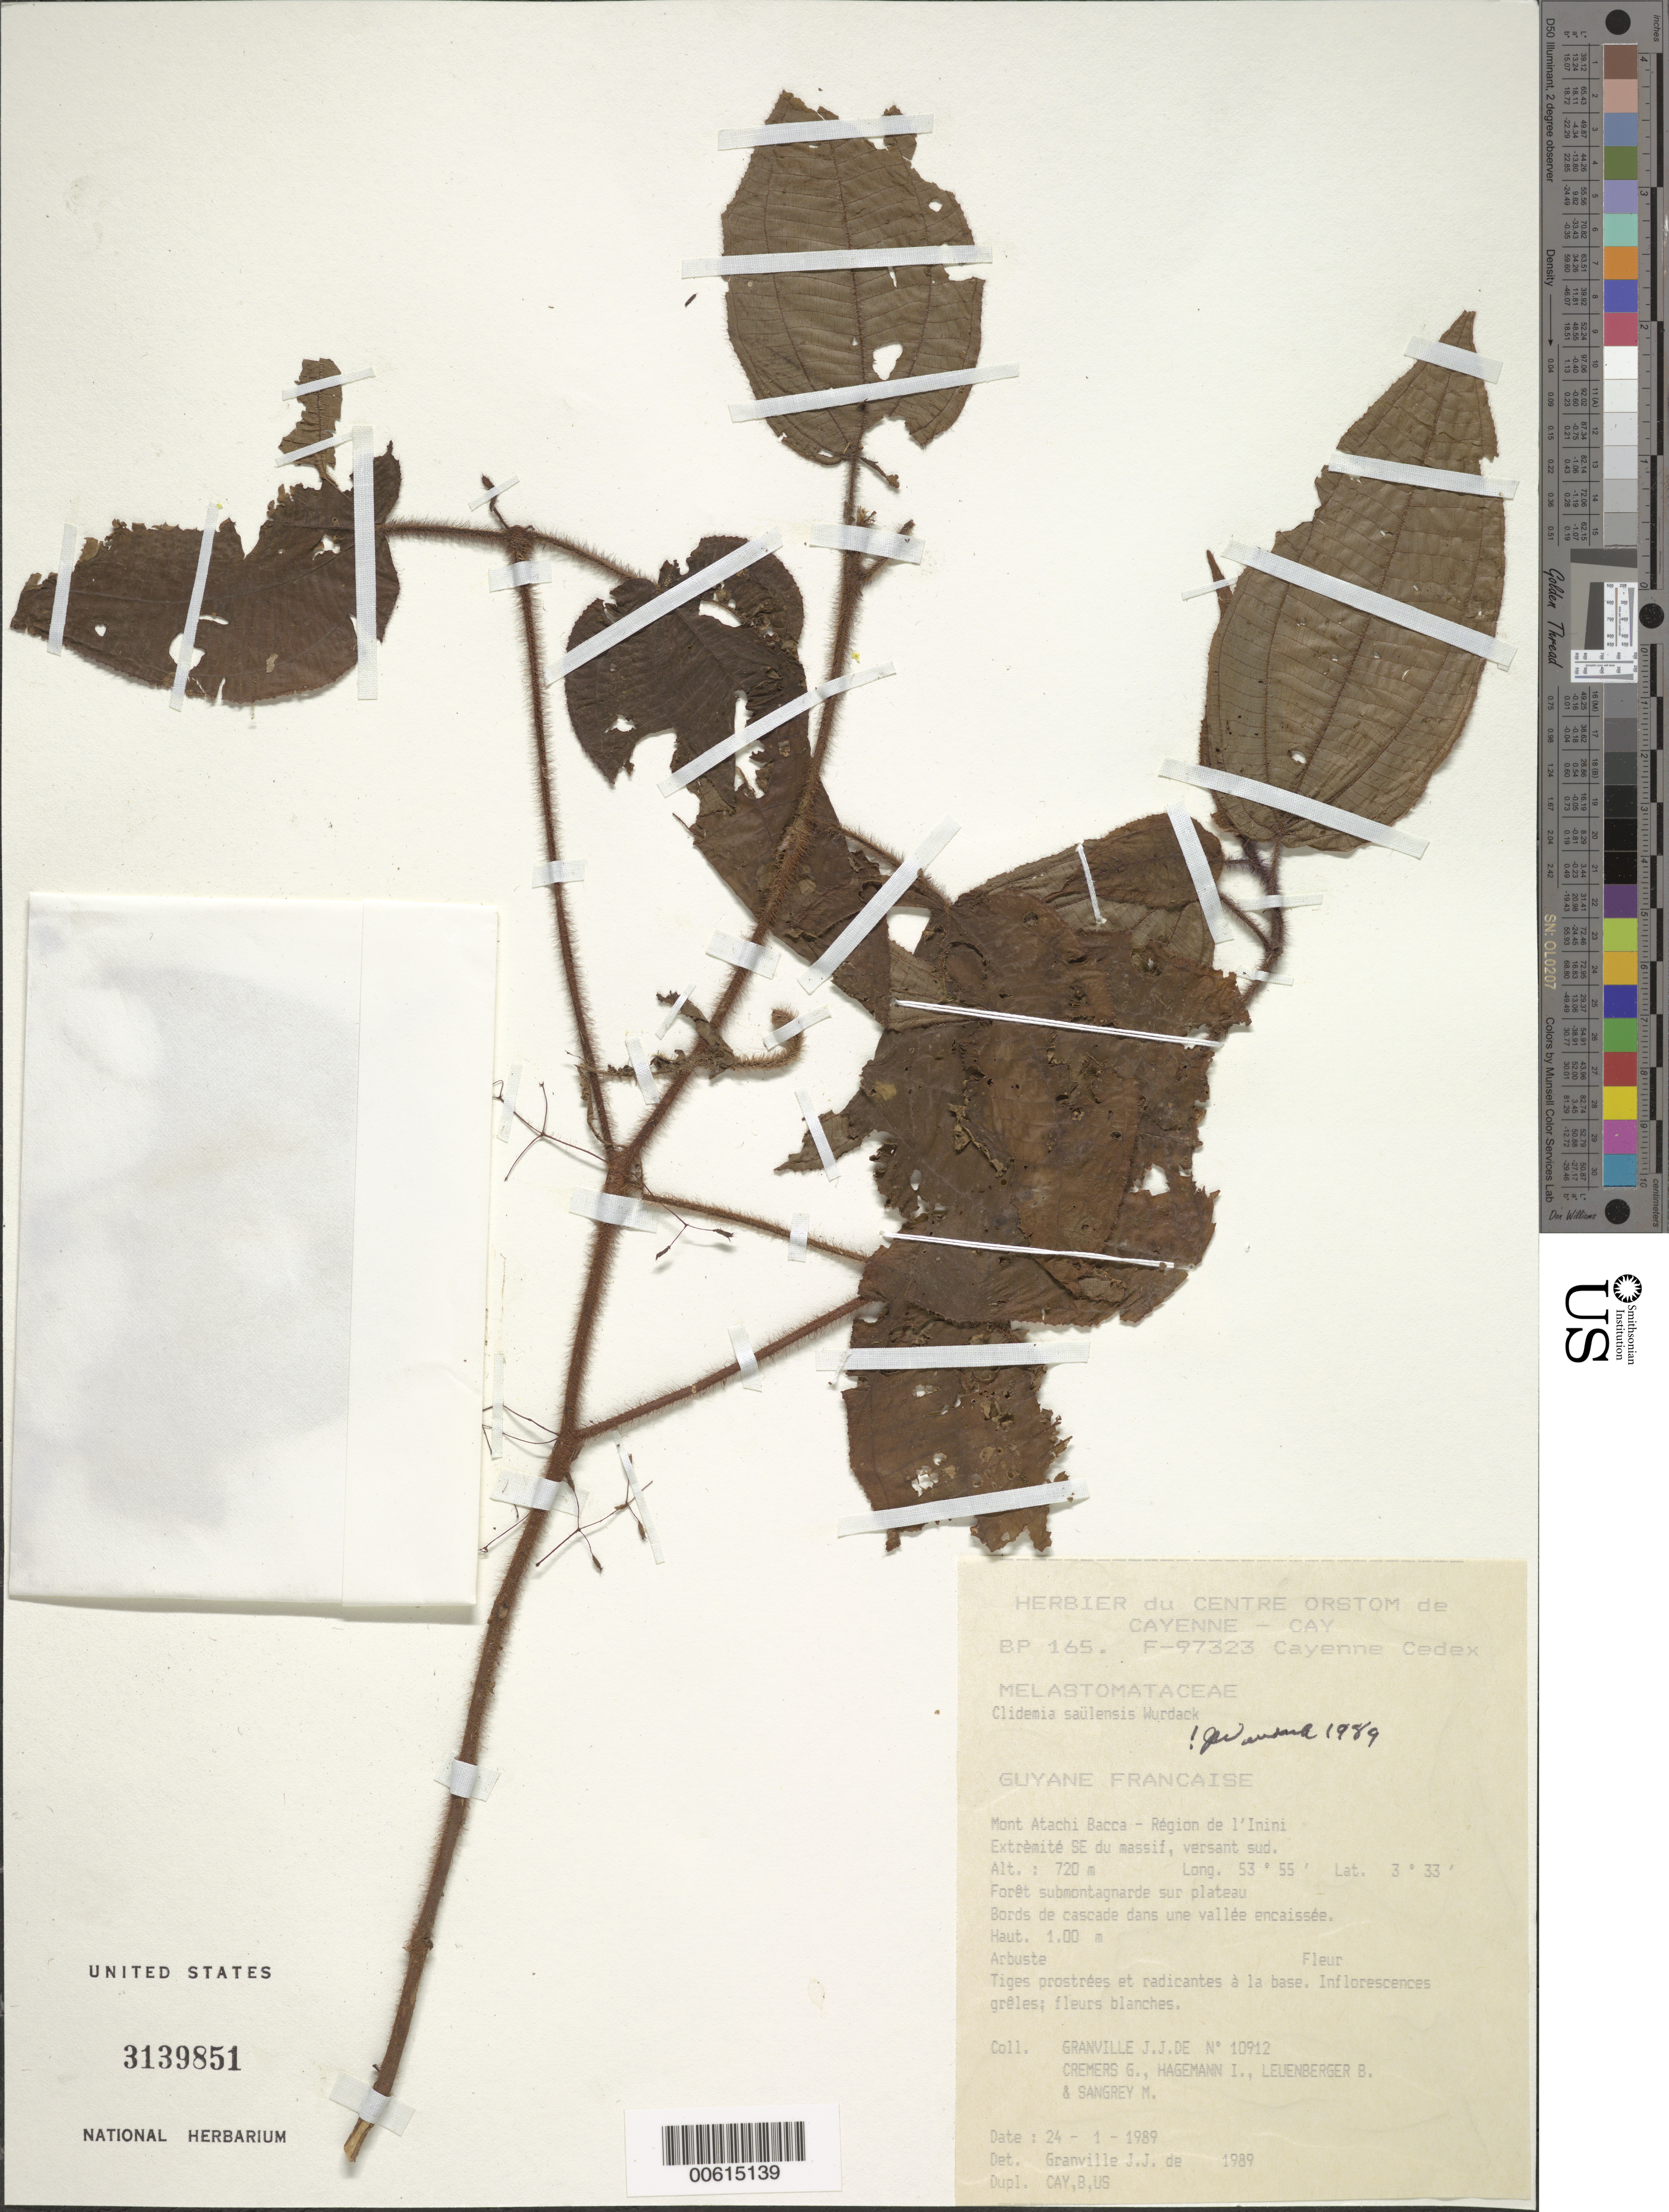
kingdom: Plantae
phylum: Tracheophyta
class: Magnoliopsida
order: Myrtales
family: Melastomataceae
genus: Clidemia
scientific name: Clidemia saulensis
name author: Wurdack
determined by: Wurdack, John J., (US), US (UNITED STATES)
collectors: J.-J. de Granville, G. Cremers, J. Hagemann, B. E. Leuenberger & M. S. Sangrey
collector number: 10912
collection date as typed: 24-Jan-89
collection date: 1989-01-24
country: French Guiana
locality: Mont Atachi Bacca, région de l'Inini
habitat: Forêt submontagnarde sur plateau. Bords de cascade dans une vallee encaissee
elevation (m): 720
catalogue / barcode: US 3139851